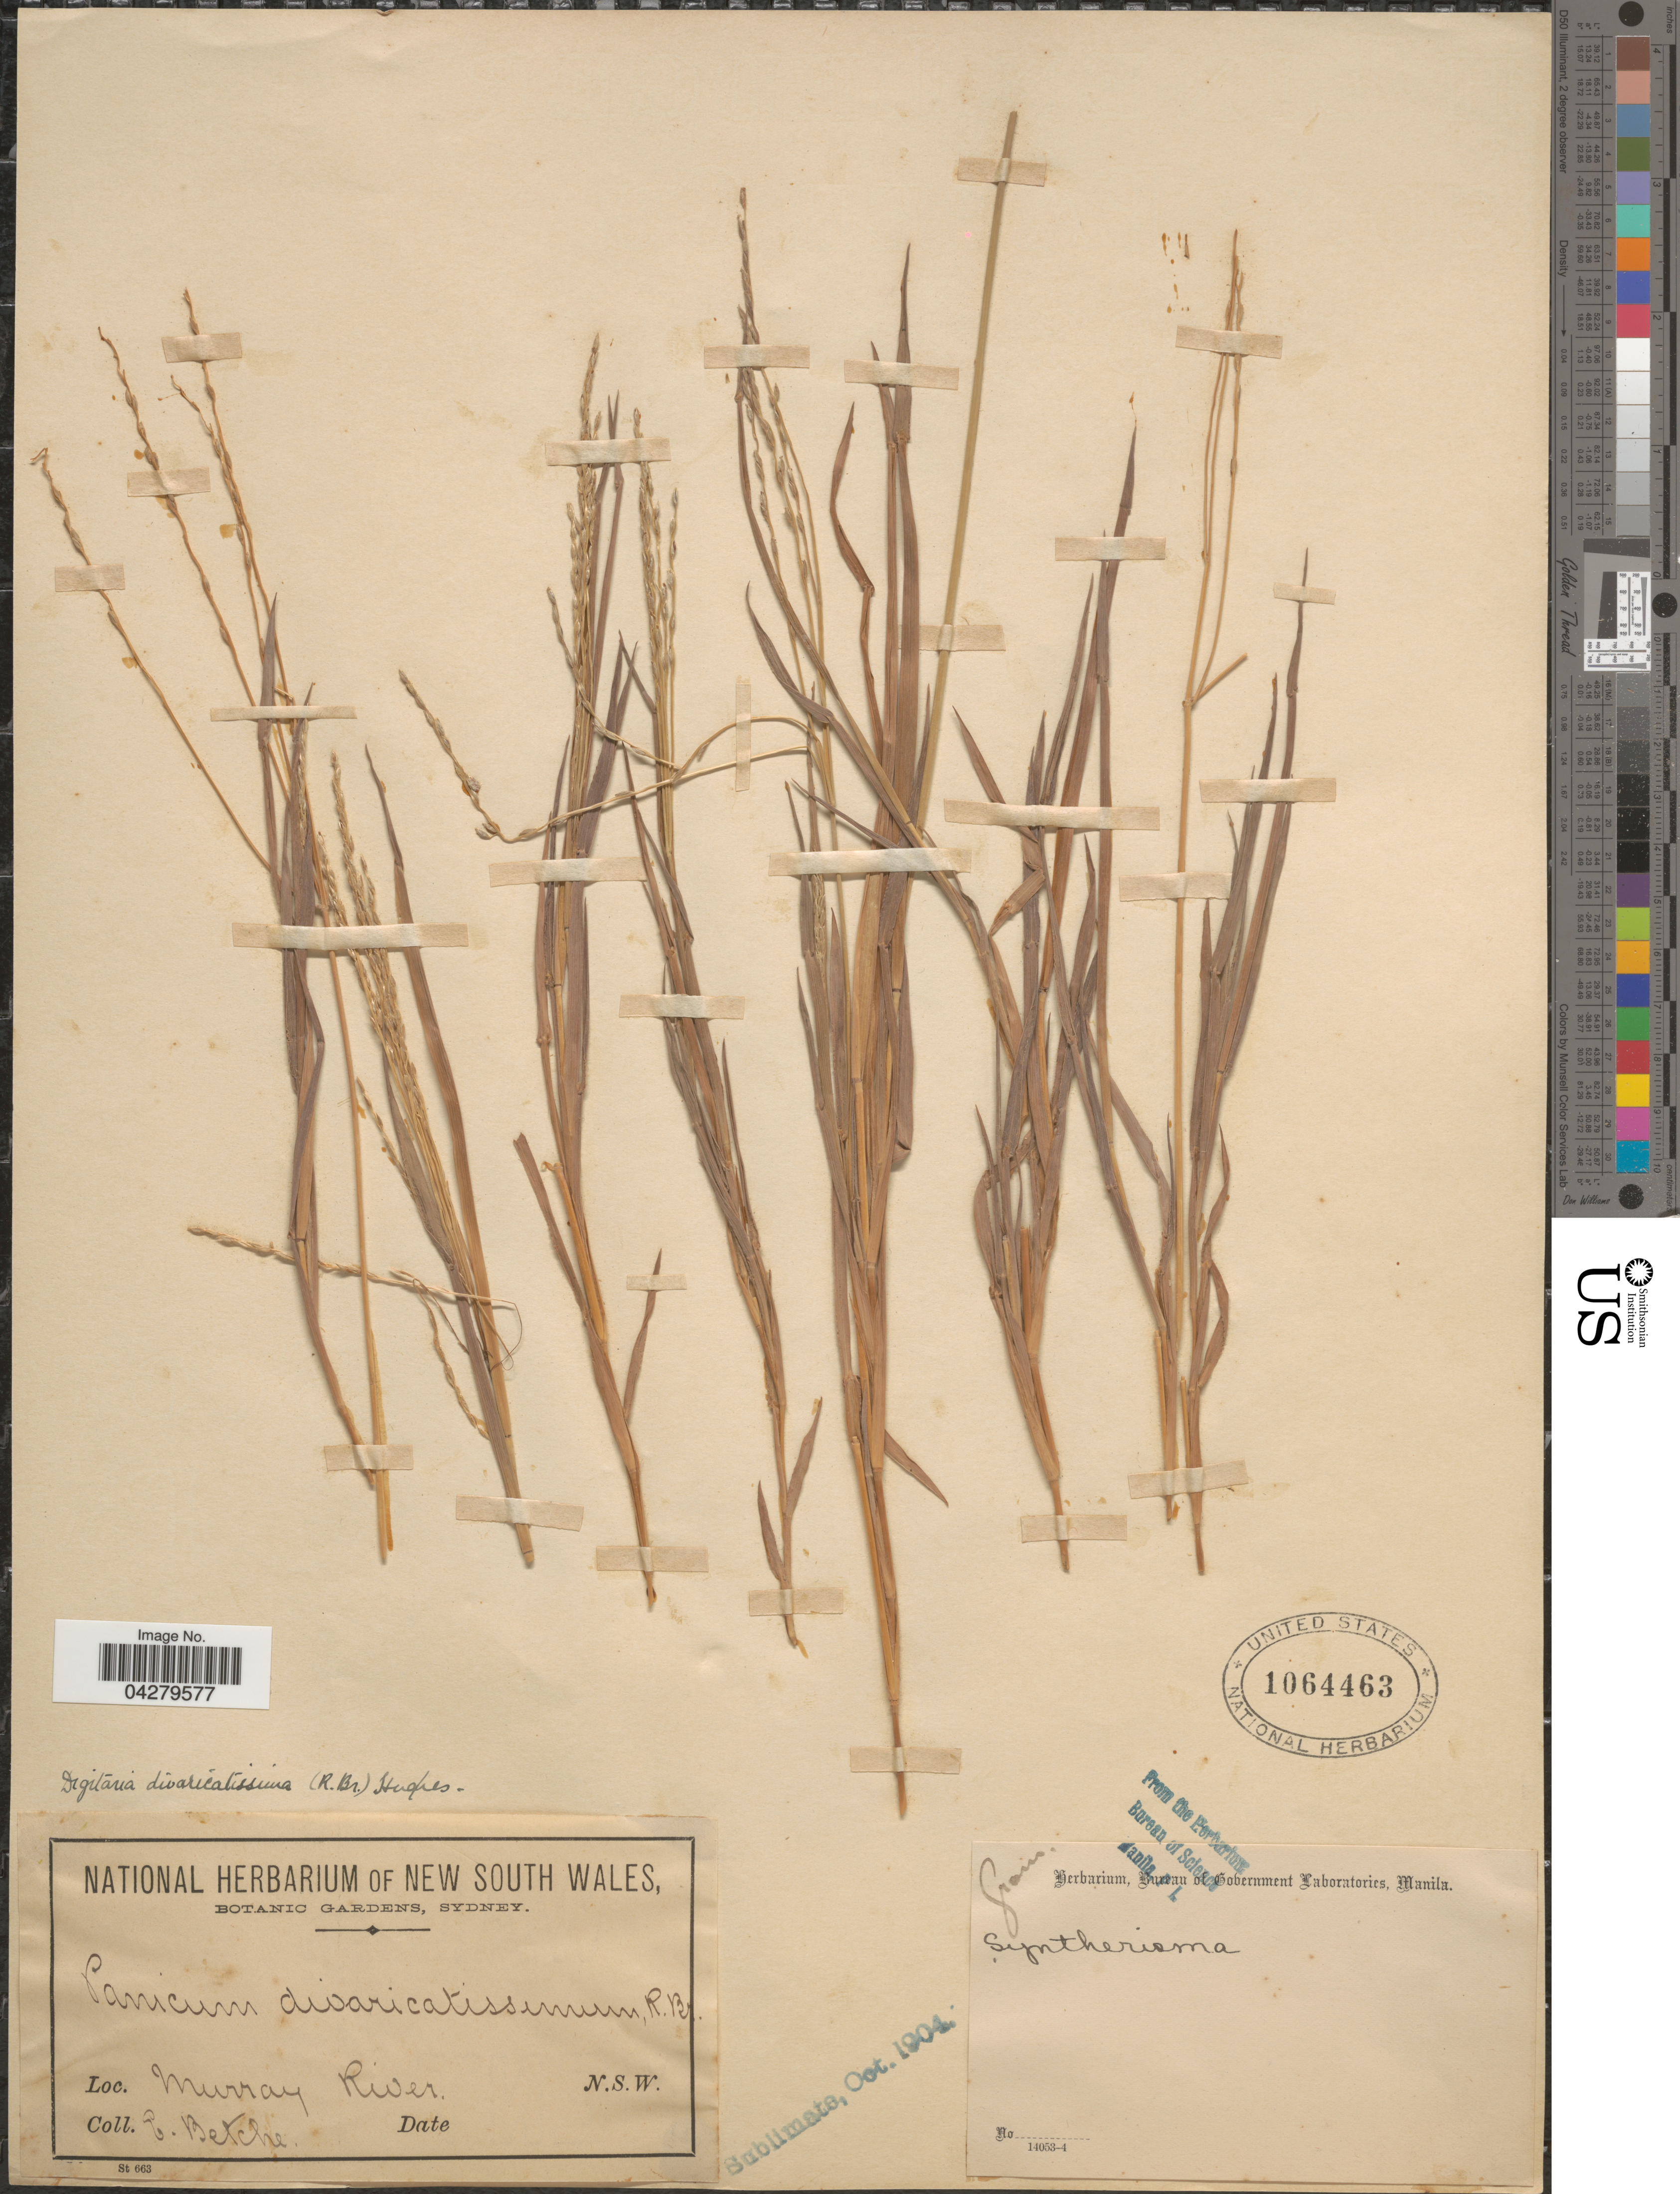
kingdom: Plantae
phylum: Tracheophyta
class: Liliopsida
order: Poales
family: Poaceae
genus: Digitaria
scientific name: Digitaria divaricatissima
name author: (R. Br.) Hughes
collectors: E. Betche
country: Australia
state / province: New South Wales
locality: Murray River.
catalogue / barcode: US 1064463